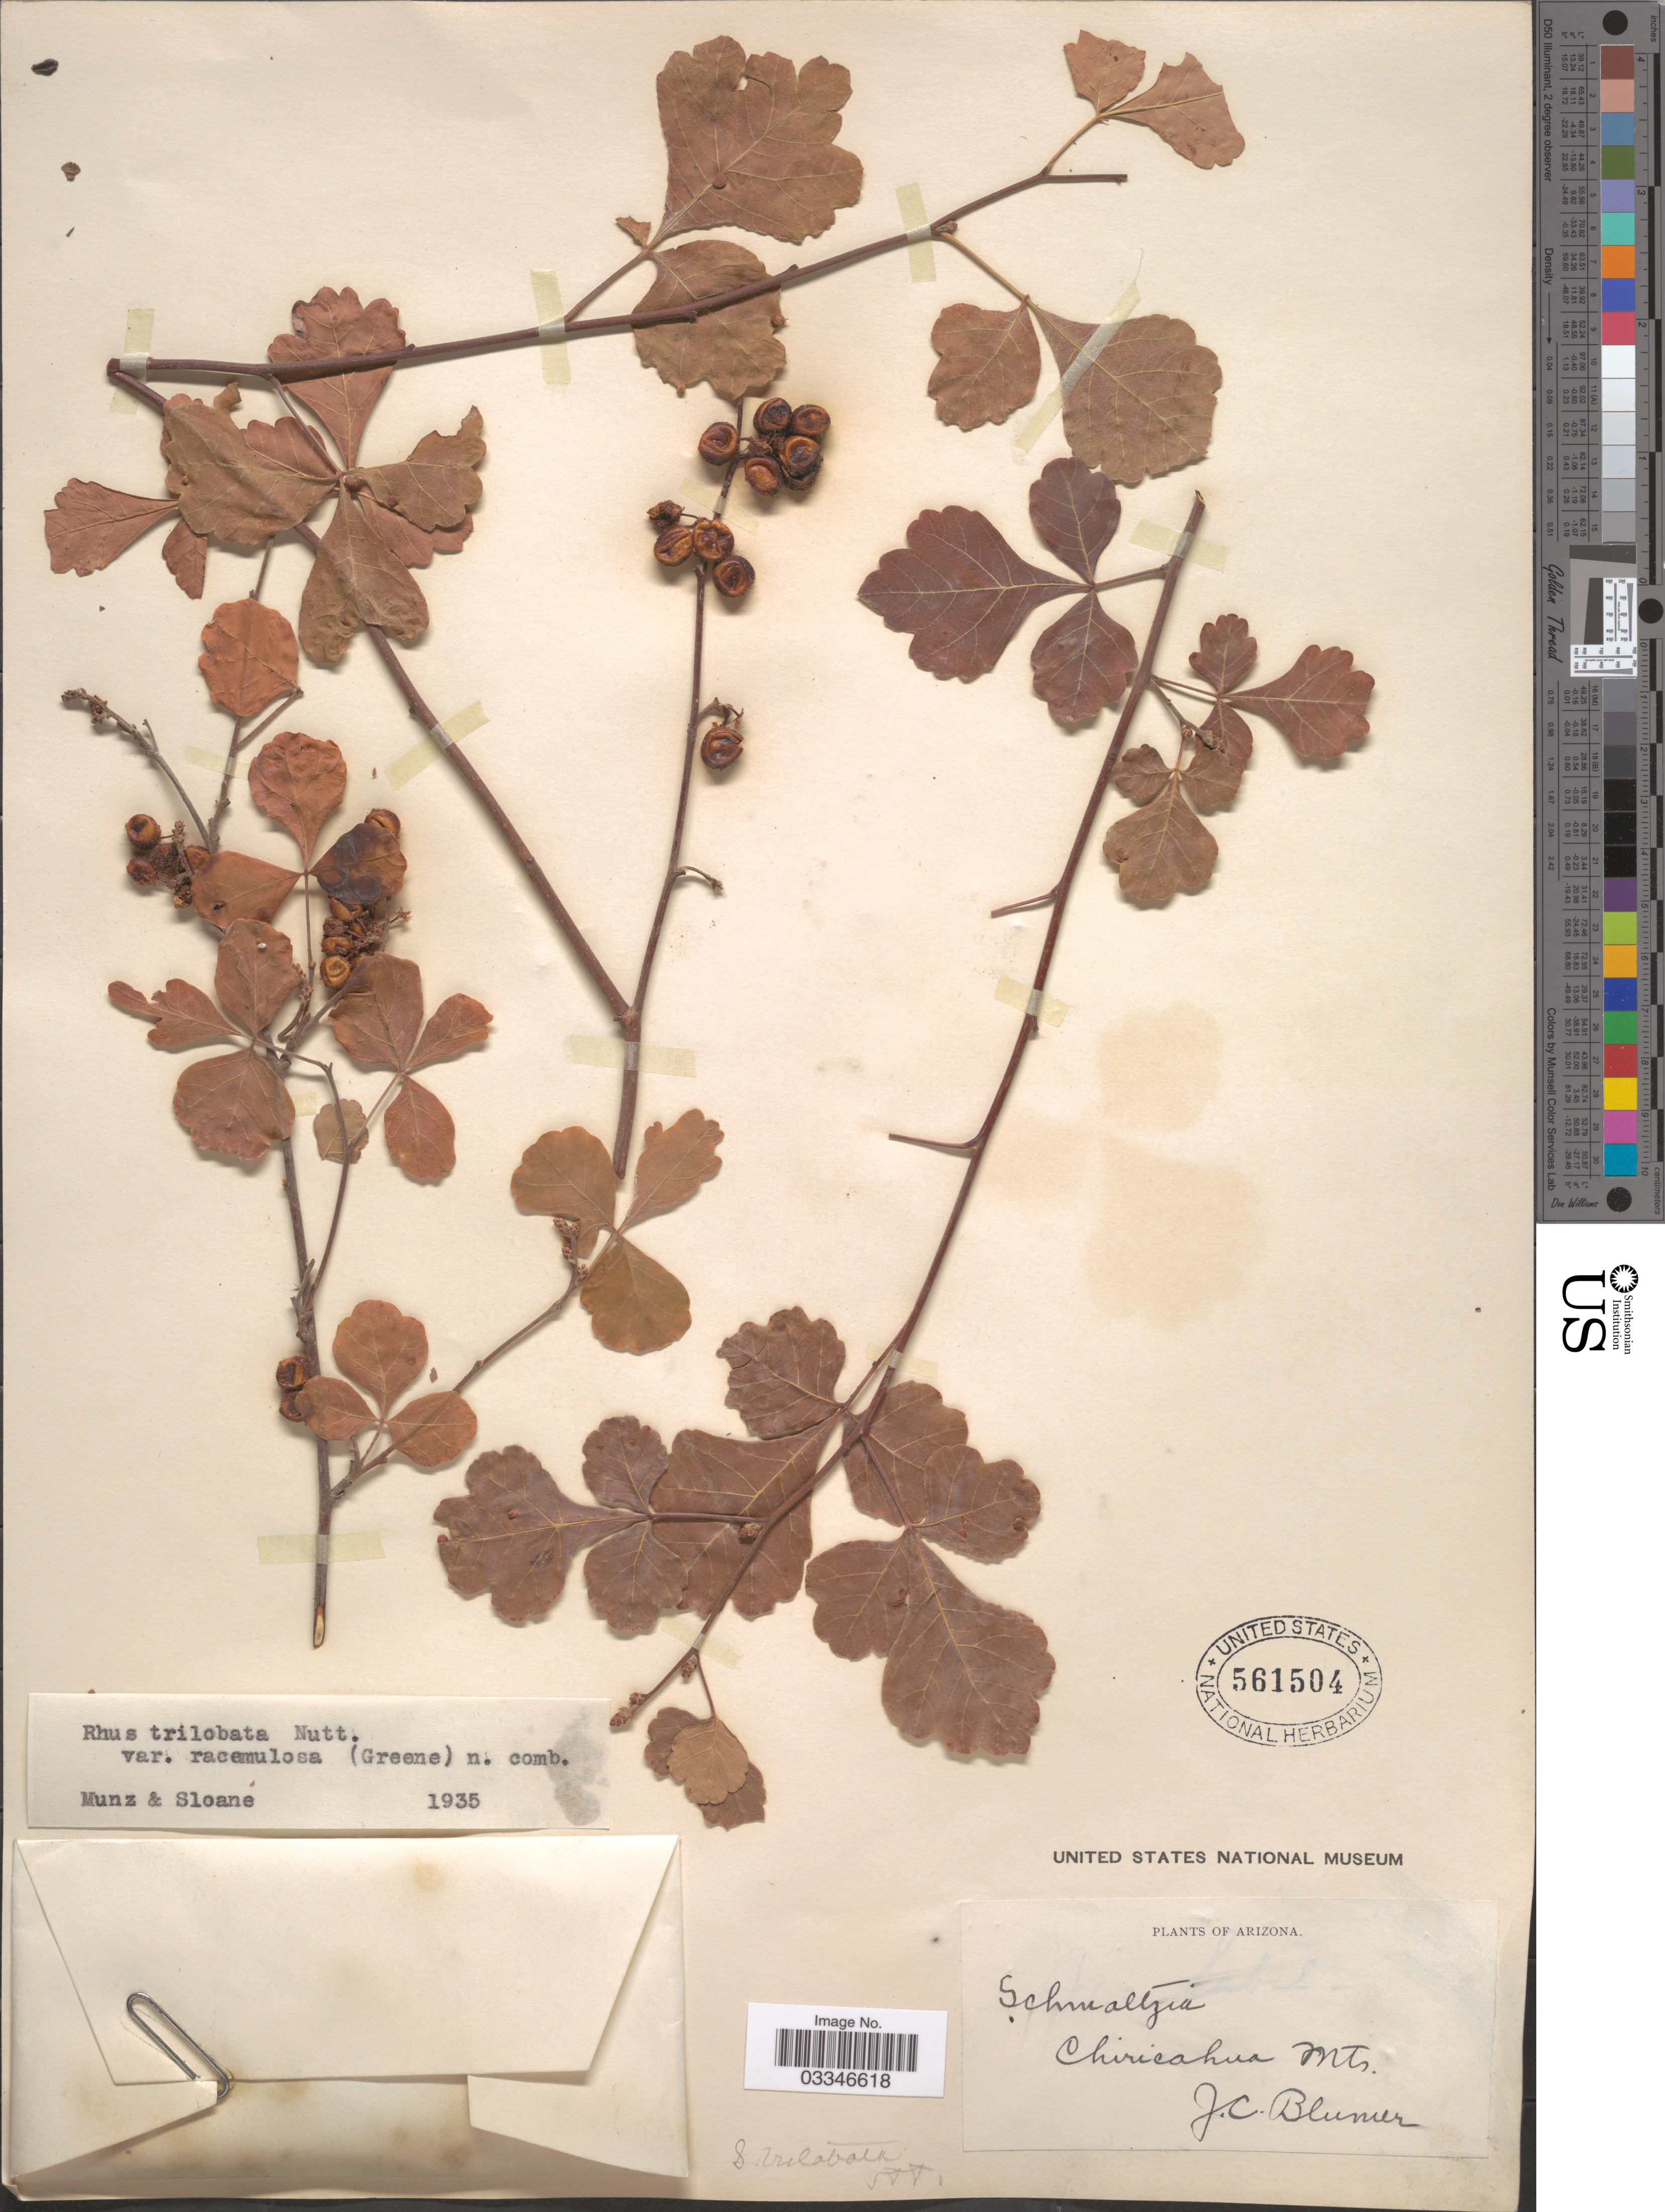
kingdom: Plantae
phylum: Tracheophyta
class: Magnoliopsida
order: Sapindales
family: Anacardiaceae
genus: Rhus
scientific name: Rhus trilobata var. racemulosa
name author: (Greene) F.A. Barkley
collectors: J. C. Blumer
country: United States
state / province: Arizona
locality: Chiricahua Mts.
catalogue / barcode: US 561504